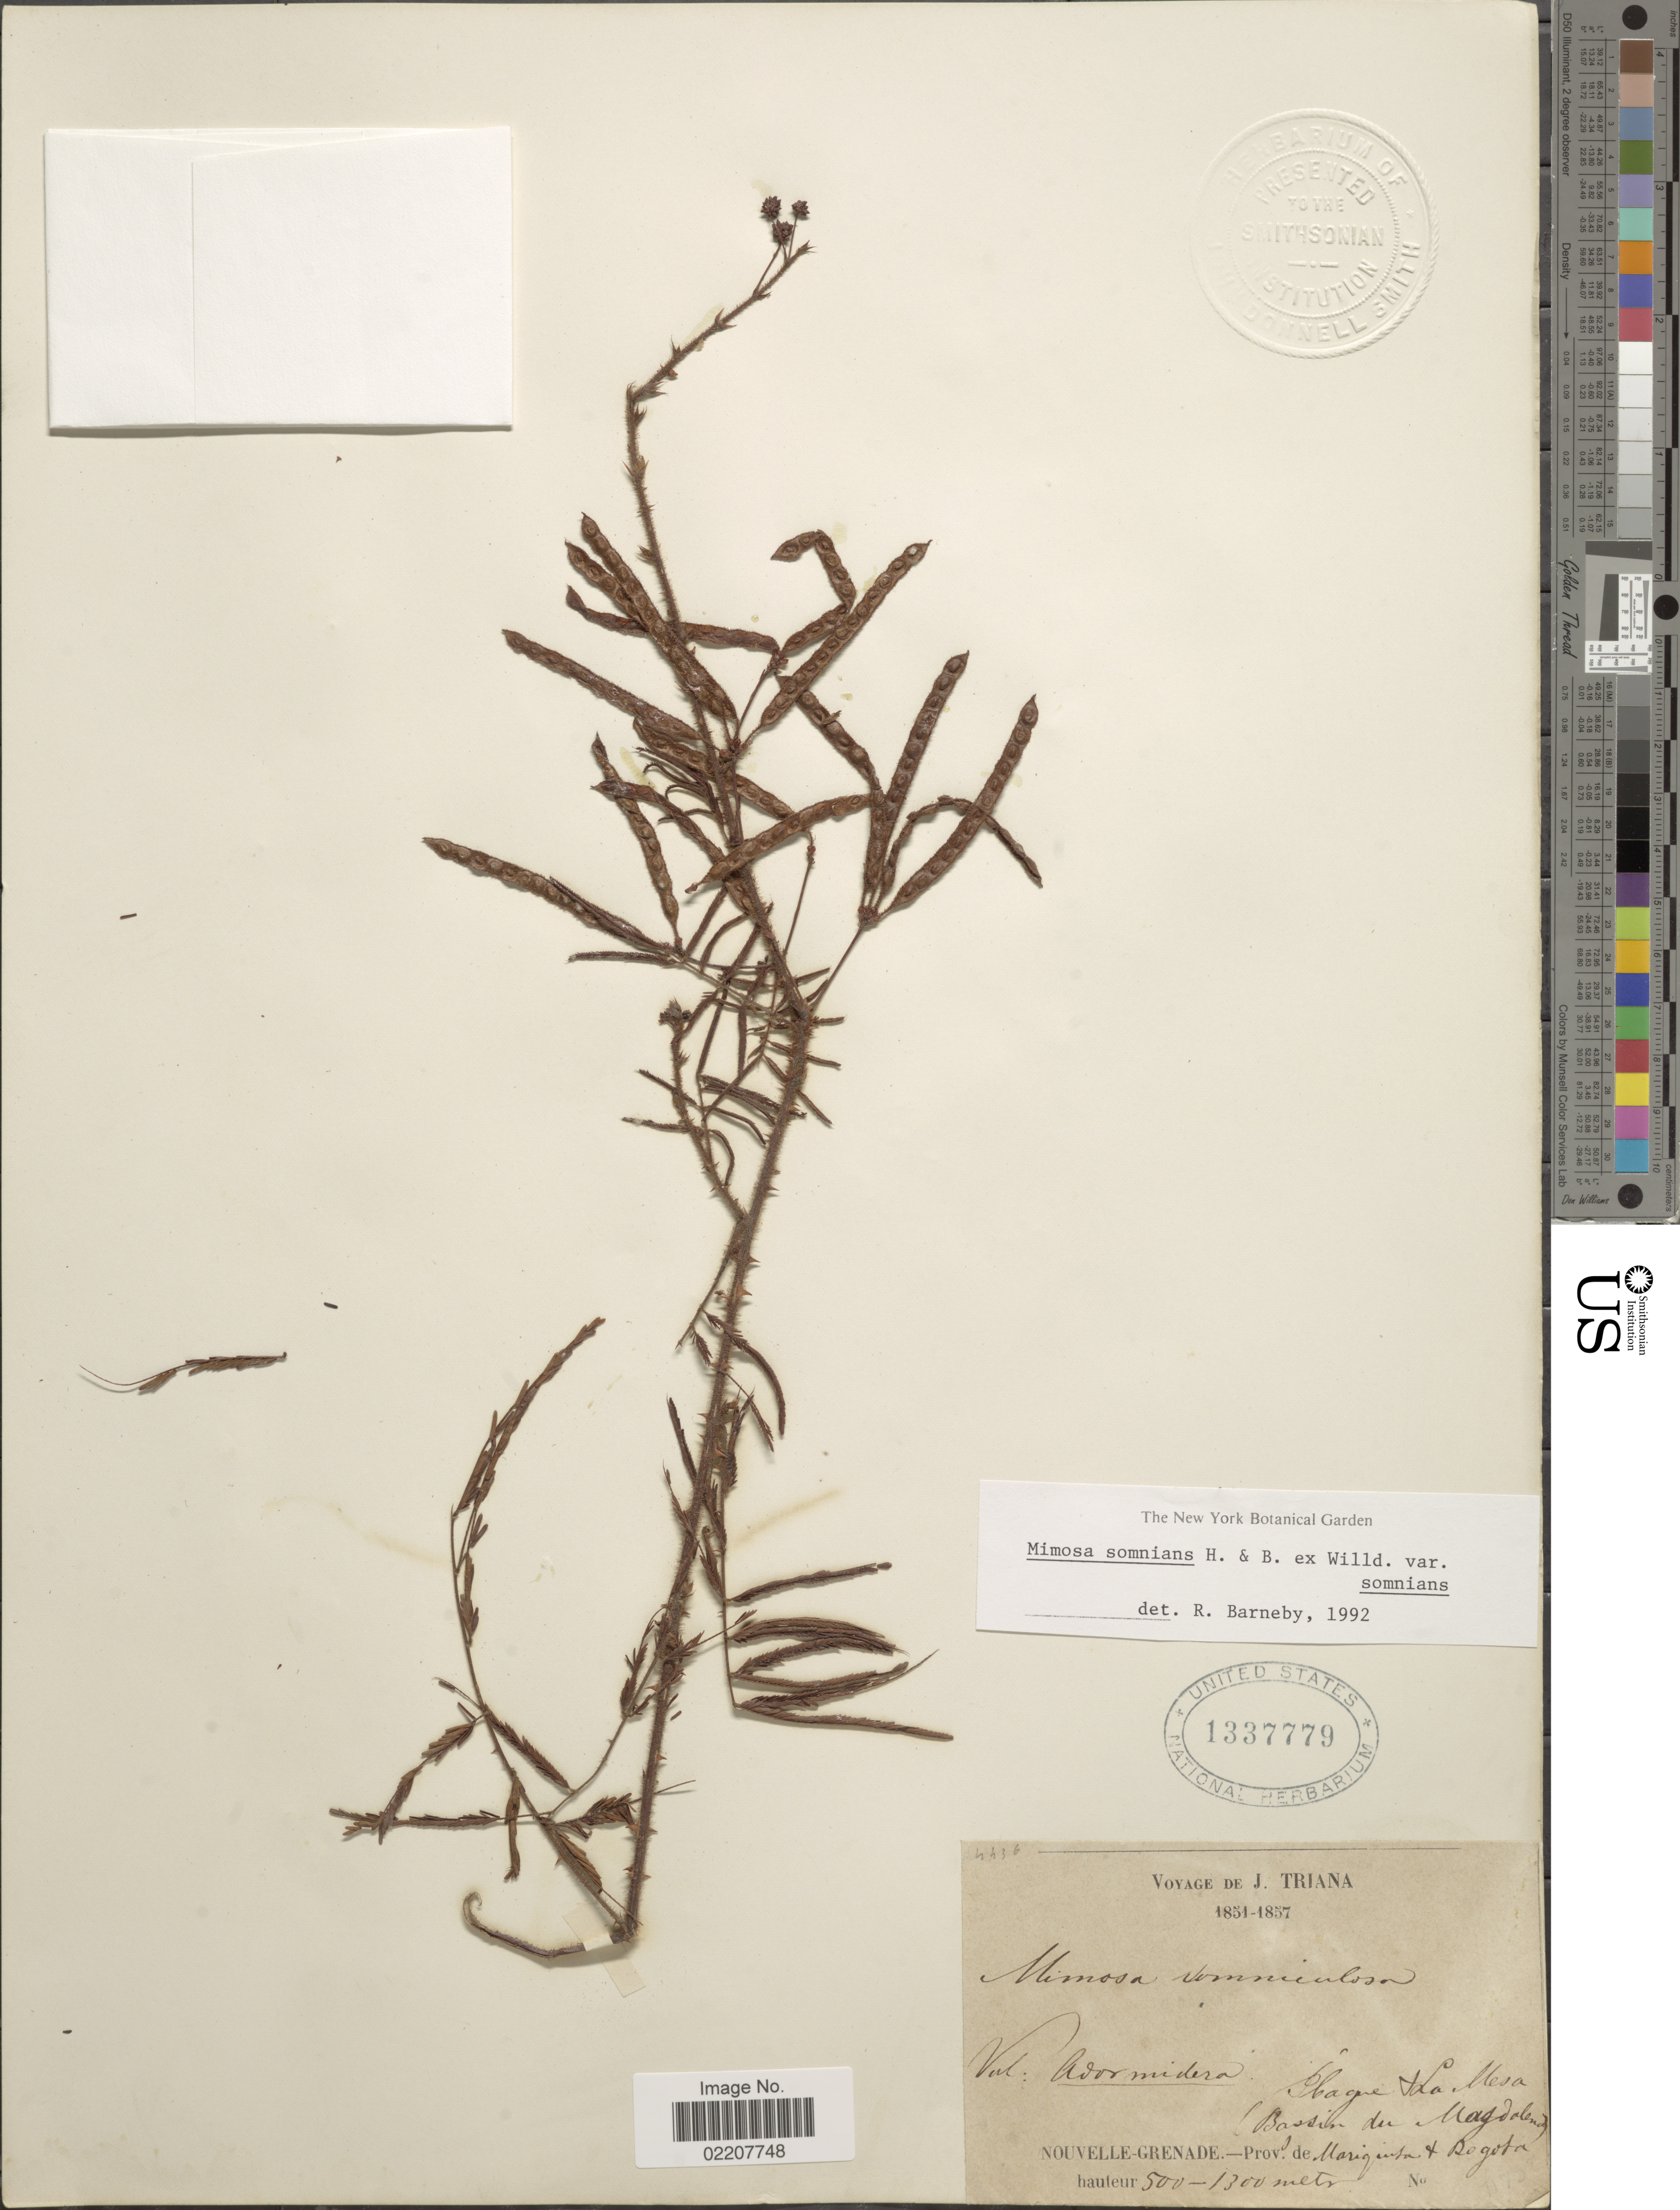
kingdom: Plantae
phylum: Tracheophyta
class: Magnoliopsida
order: Fabales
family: Fabaceae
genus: Mimosa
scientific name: Mimosa somnians var. somnians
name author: Humb. & Bonpl. ex Willd.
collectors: J. Triana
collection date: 1851/1857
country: Colombia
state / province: Magdalena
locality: Nouvelle-Grenade - prov. de Mariquita + Bogota, Bassin du Magdalena, Plagne & La Mesa [interpreted]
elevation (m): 500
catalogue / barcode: US 1337779